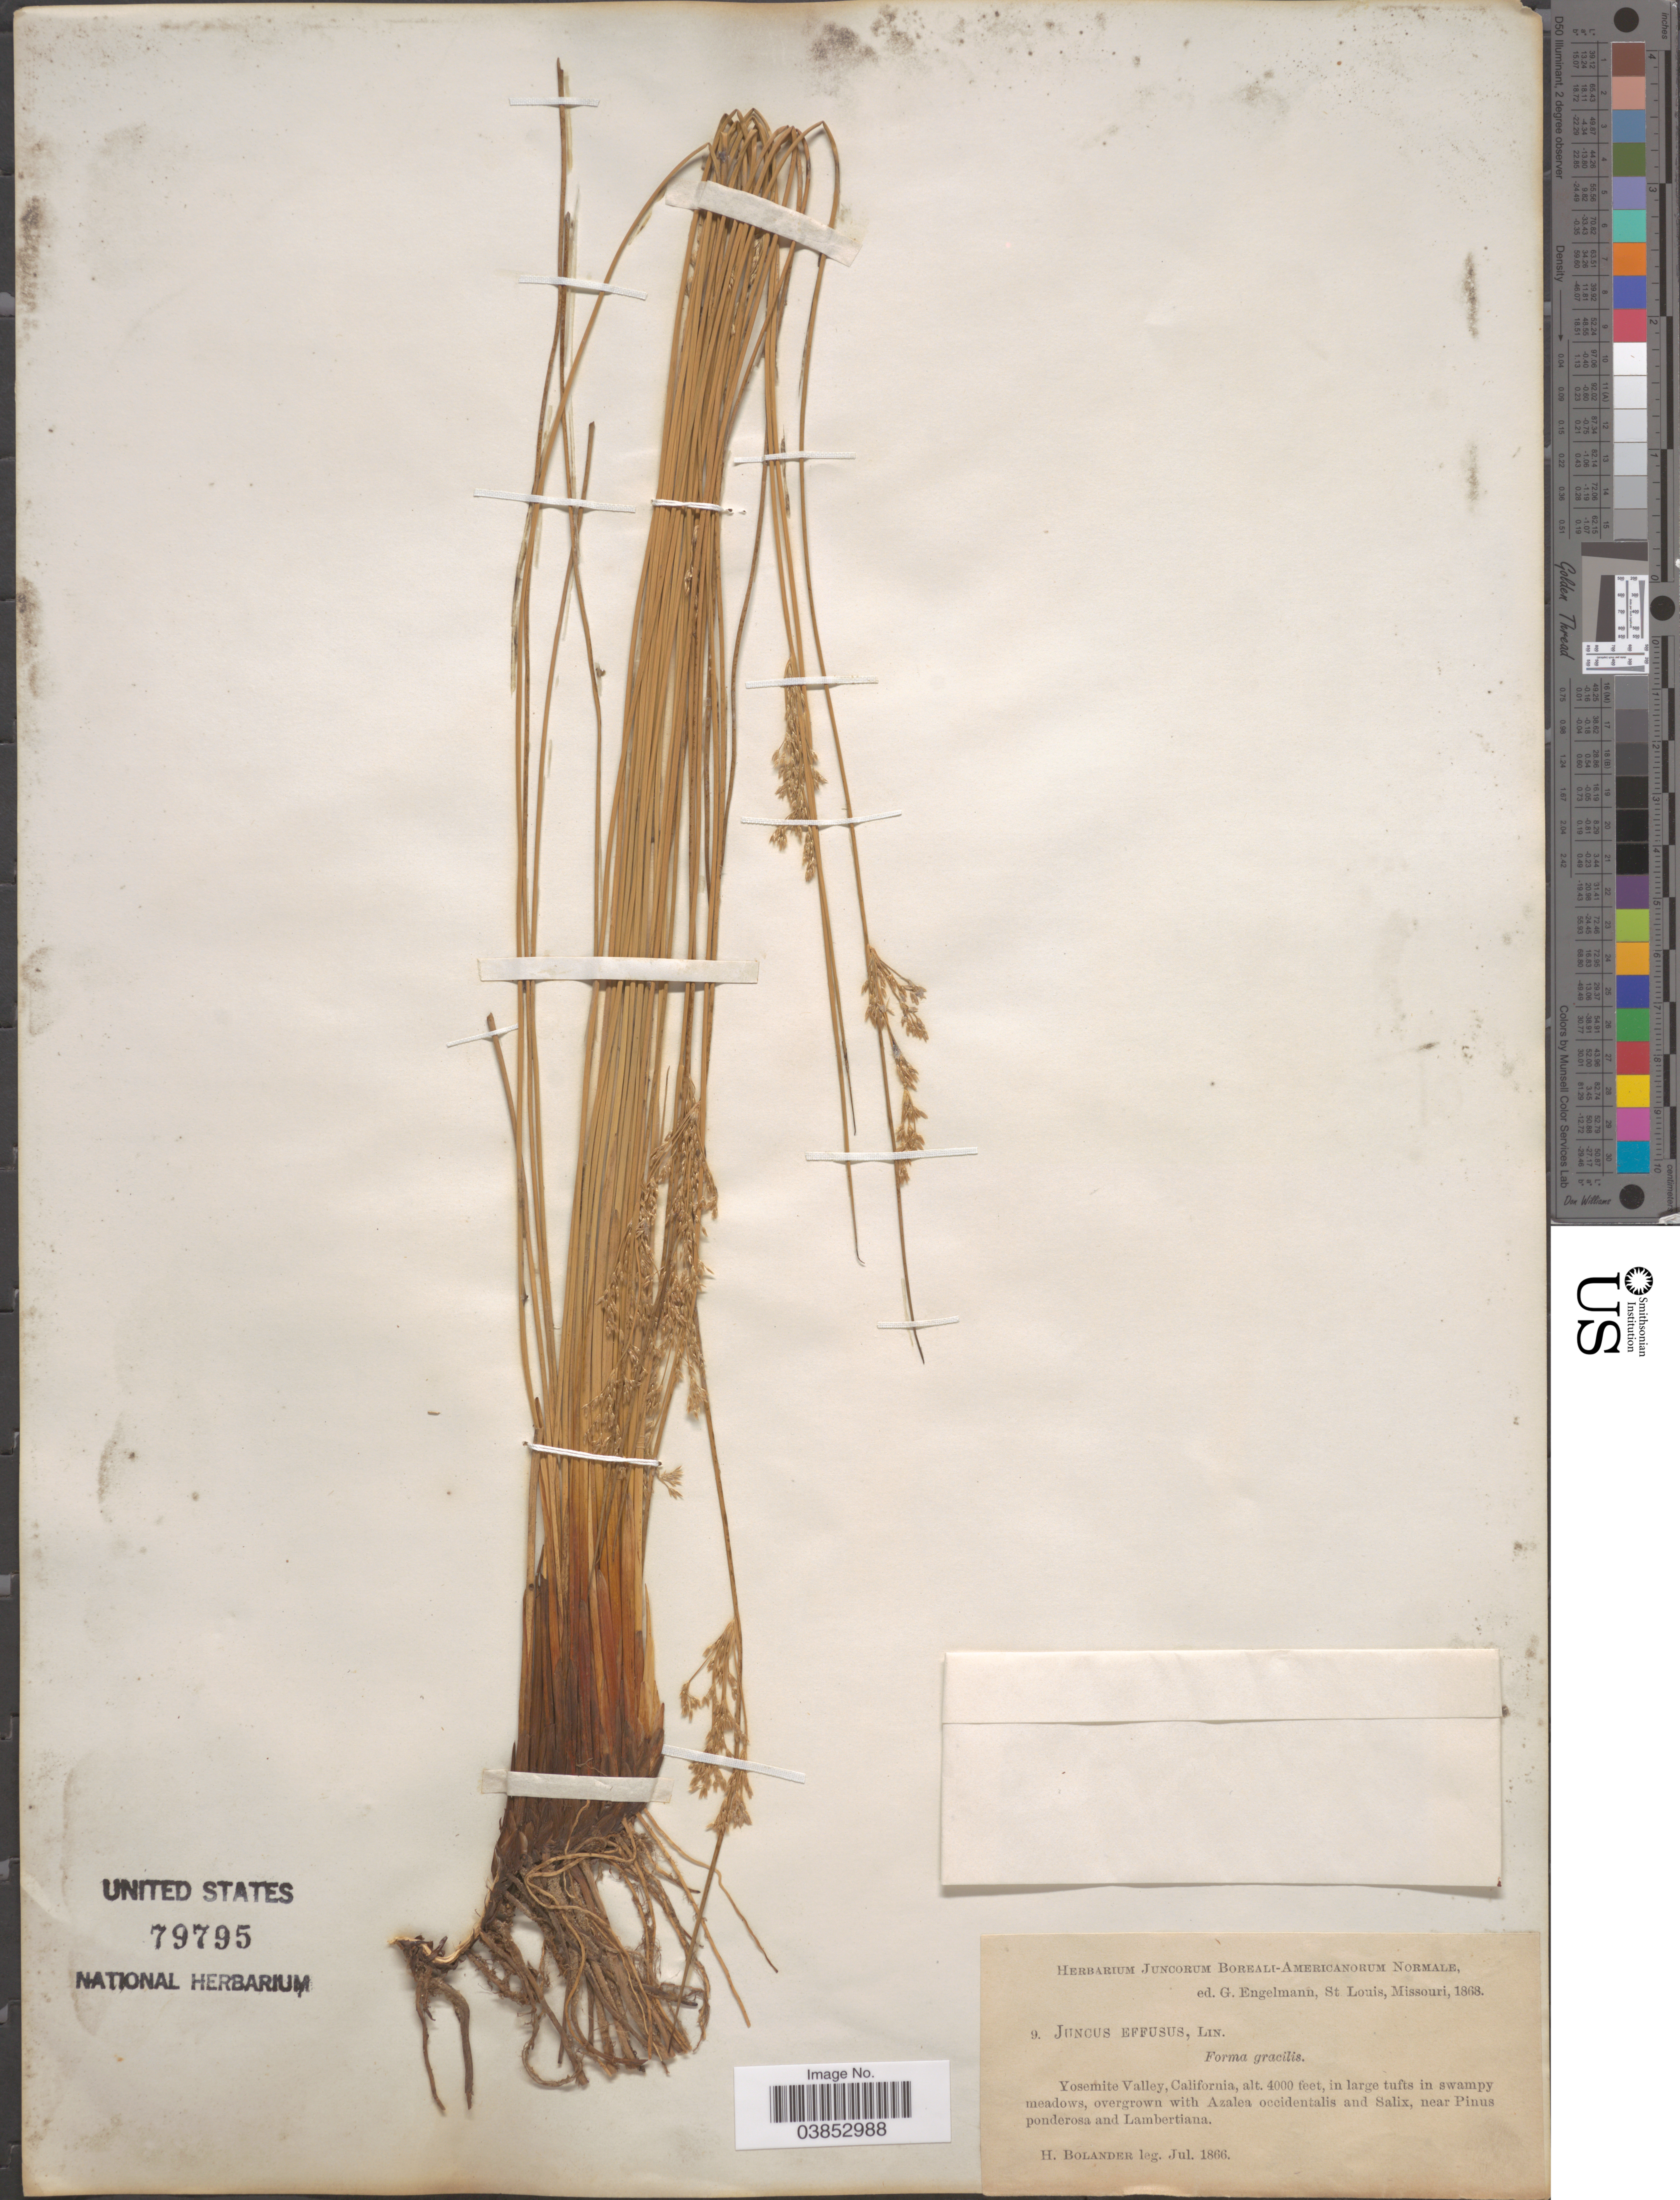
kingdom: Plantae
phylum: Tracheophyta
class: Liliopsida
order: Poales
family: Juncaceae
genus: Juncus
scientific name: Juncus effusus f. gracilis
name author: Buchenau ex Matsum.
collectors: H. Bolander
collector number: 9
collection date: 1866-07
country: United States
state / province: California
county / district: Mariposa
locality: Yosemite Valley, in large tufts in swampy meadows, near Pinus ponderosa and Lambertiana.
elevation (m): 1219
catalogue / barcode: US 79795